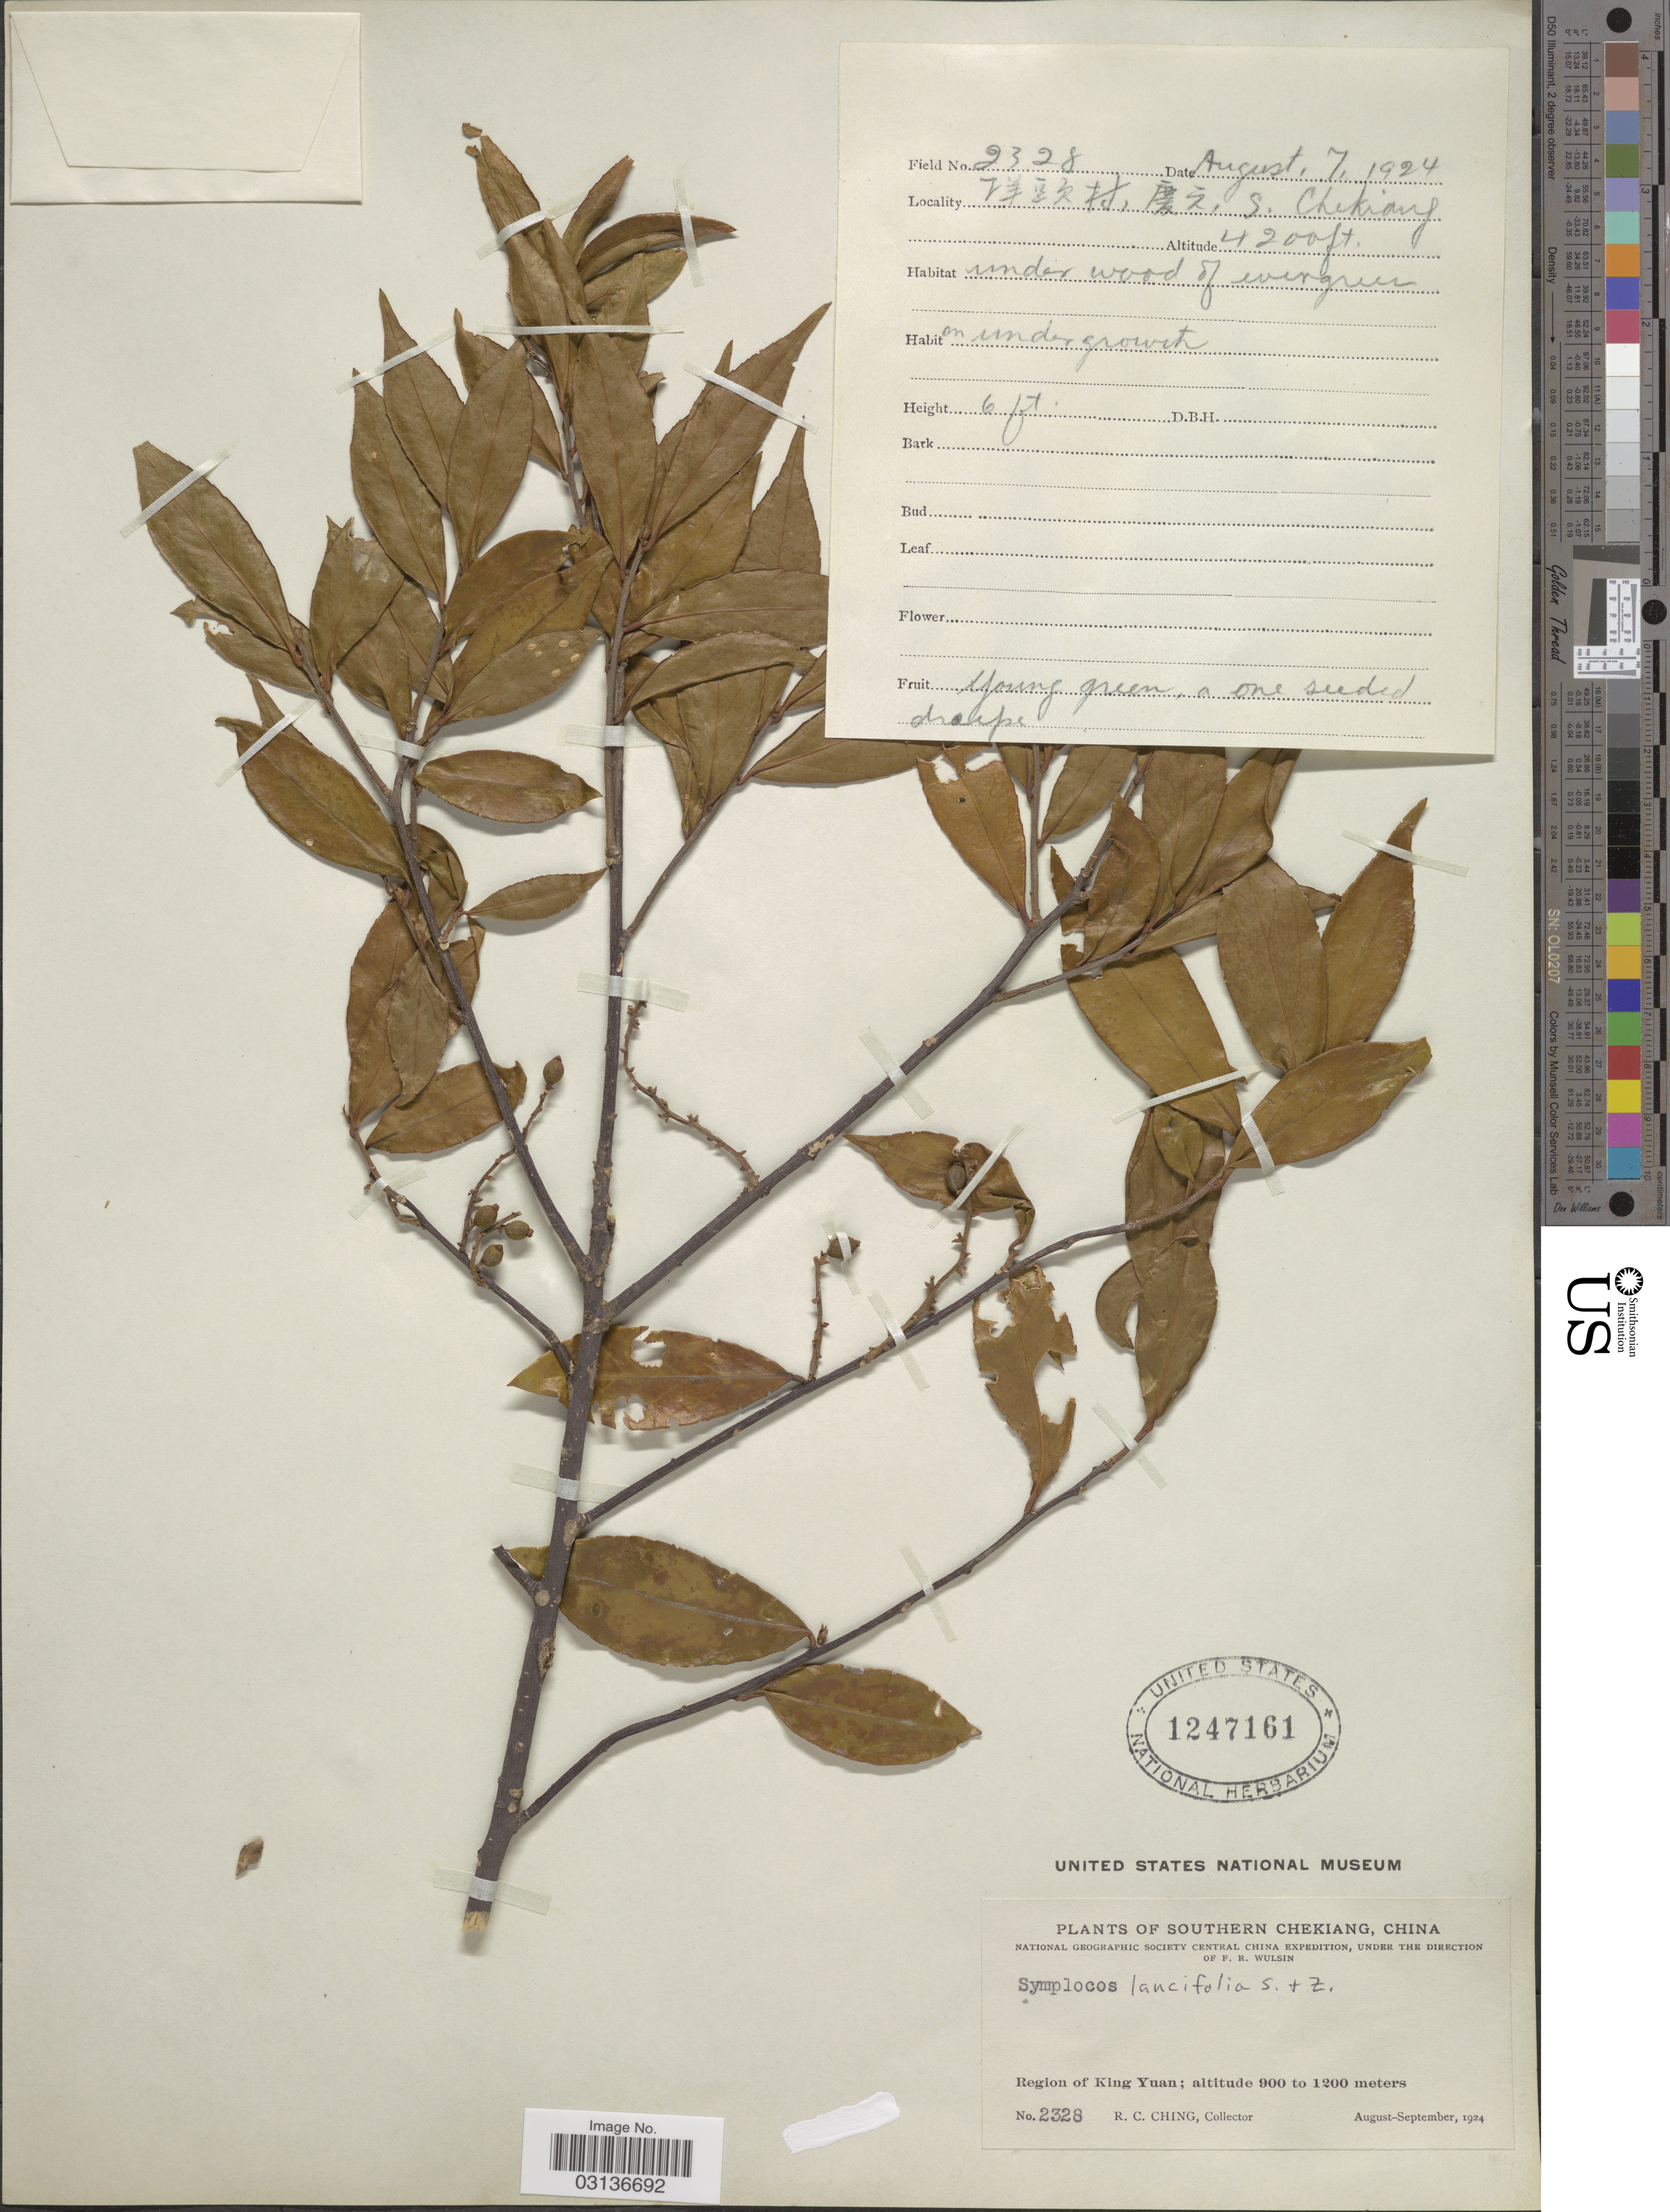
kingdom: Plantae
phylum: Tracheophyta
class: Magnoliopsida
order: Ericales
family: Symplocaceae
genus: Symplocos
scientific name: Symplocos lancifolia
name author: Siebert & Zucc.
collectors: R. C. Ching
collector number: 2328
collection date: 1924-08-07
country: China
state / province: Zhejiang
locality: X, X, S. Chekiang. Region of King Yuan.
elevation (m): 1280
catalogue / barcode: US 1247161